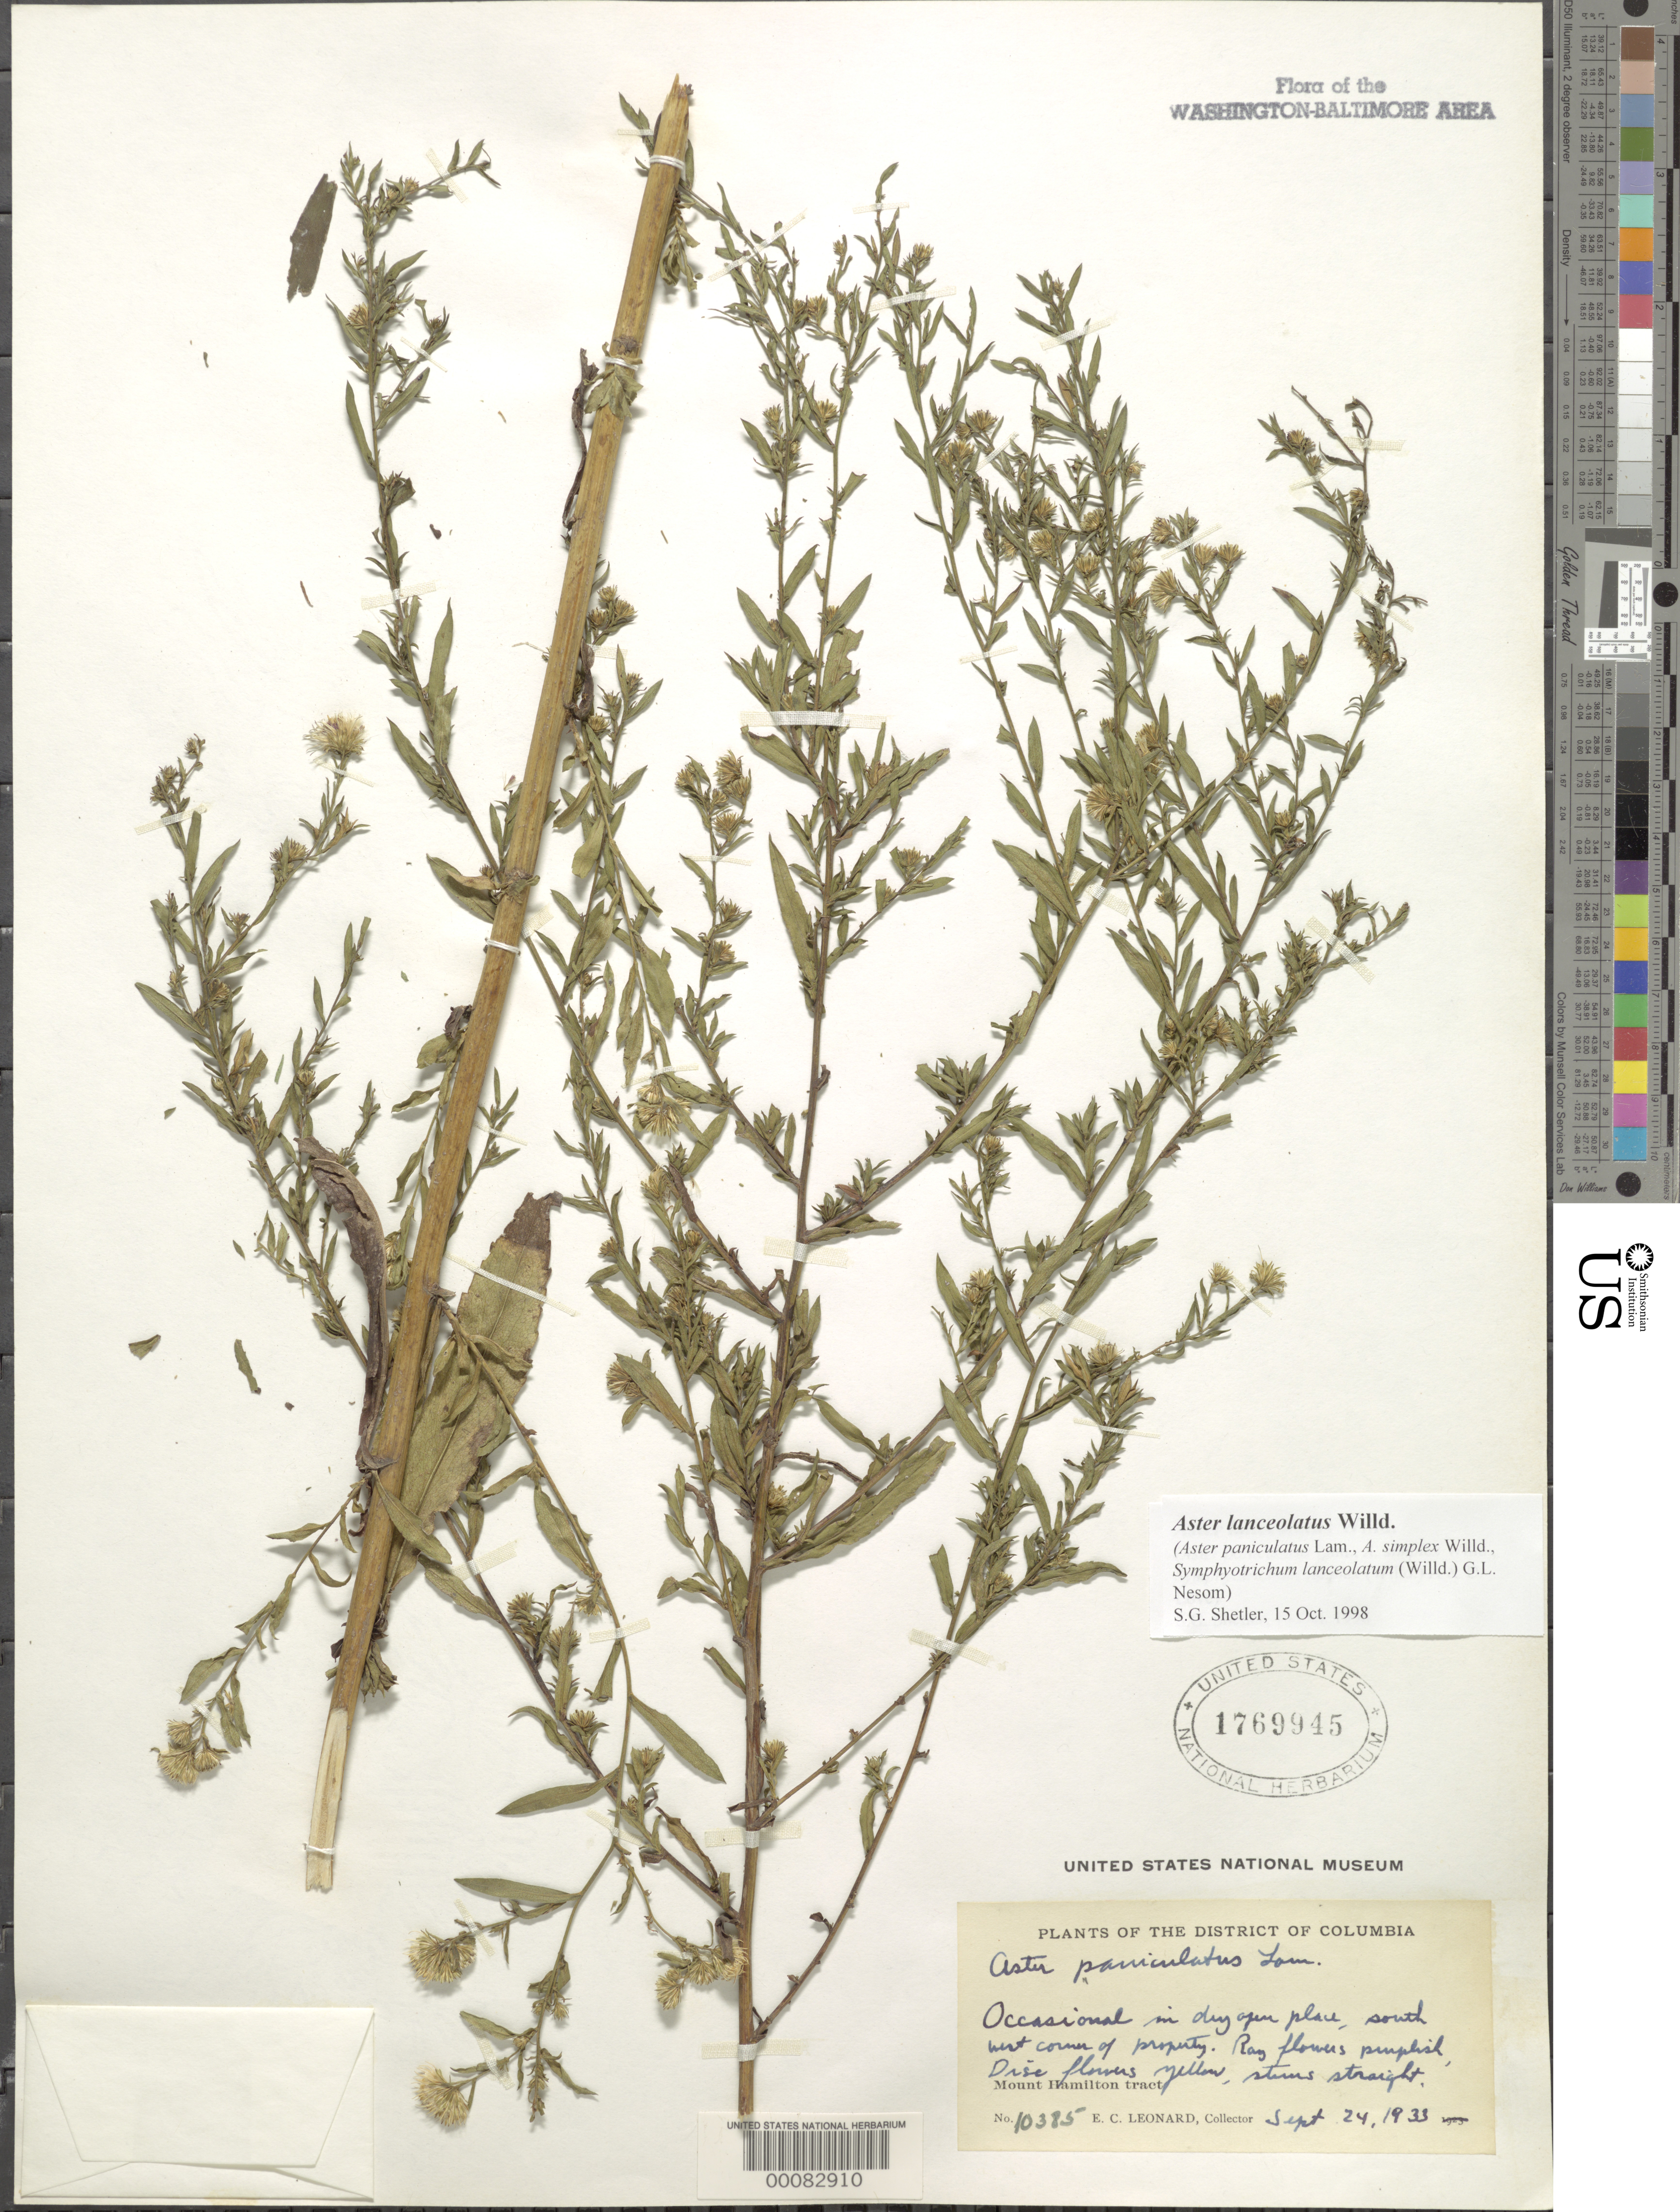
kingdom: Plantae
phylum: Tracheophyta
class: Magnoliopsida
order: Asterales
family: Asteraceae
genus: Symphyotrichum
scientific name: Symphyotrichum lanceolatum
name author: (Willd.) G.L. Nesom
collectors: E. C. Leonard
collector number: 10385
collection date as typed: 24 Sep 1933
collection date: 1933-09-24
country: United States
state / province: District of Columbia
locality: SW corner of Mount Hamilton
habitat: Dry open place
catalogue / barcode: US 1769945